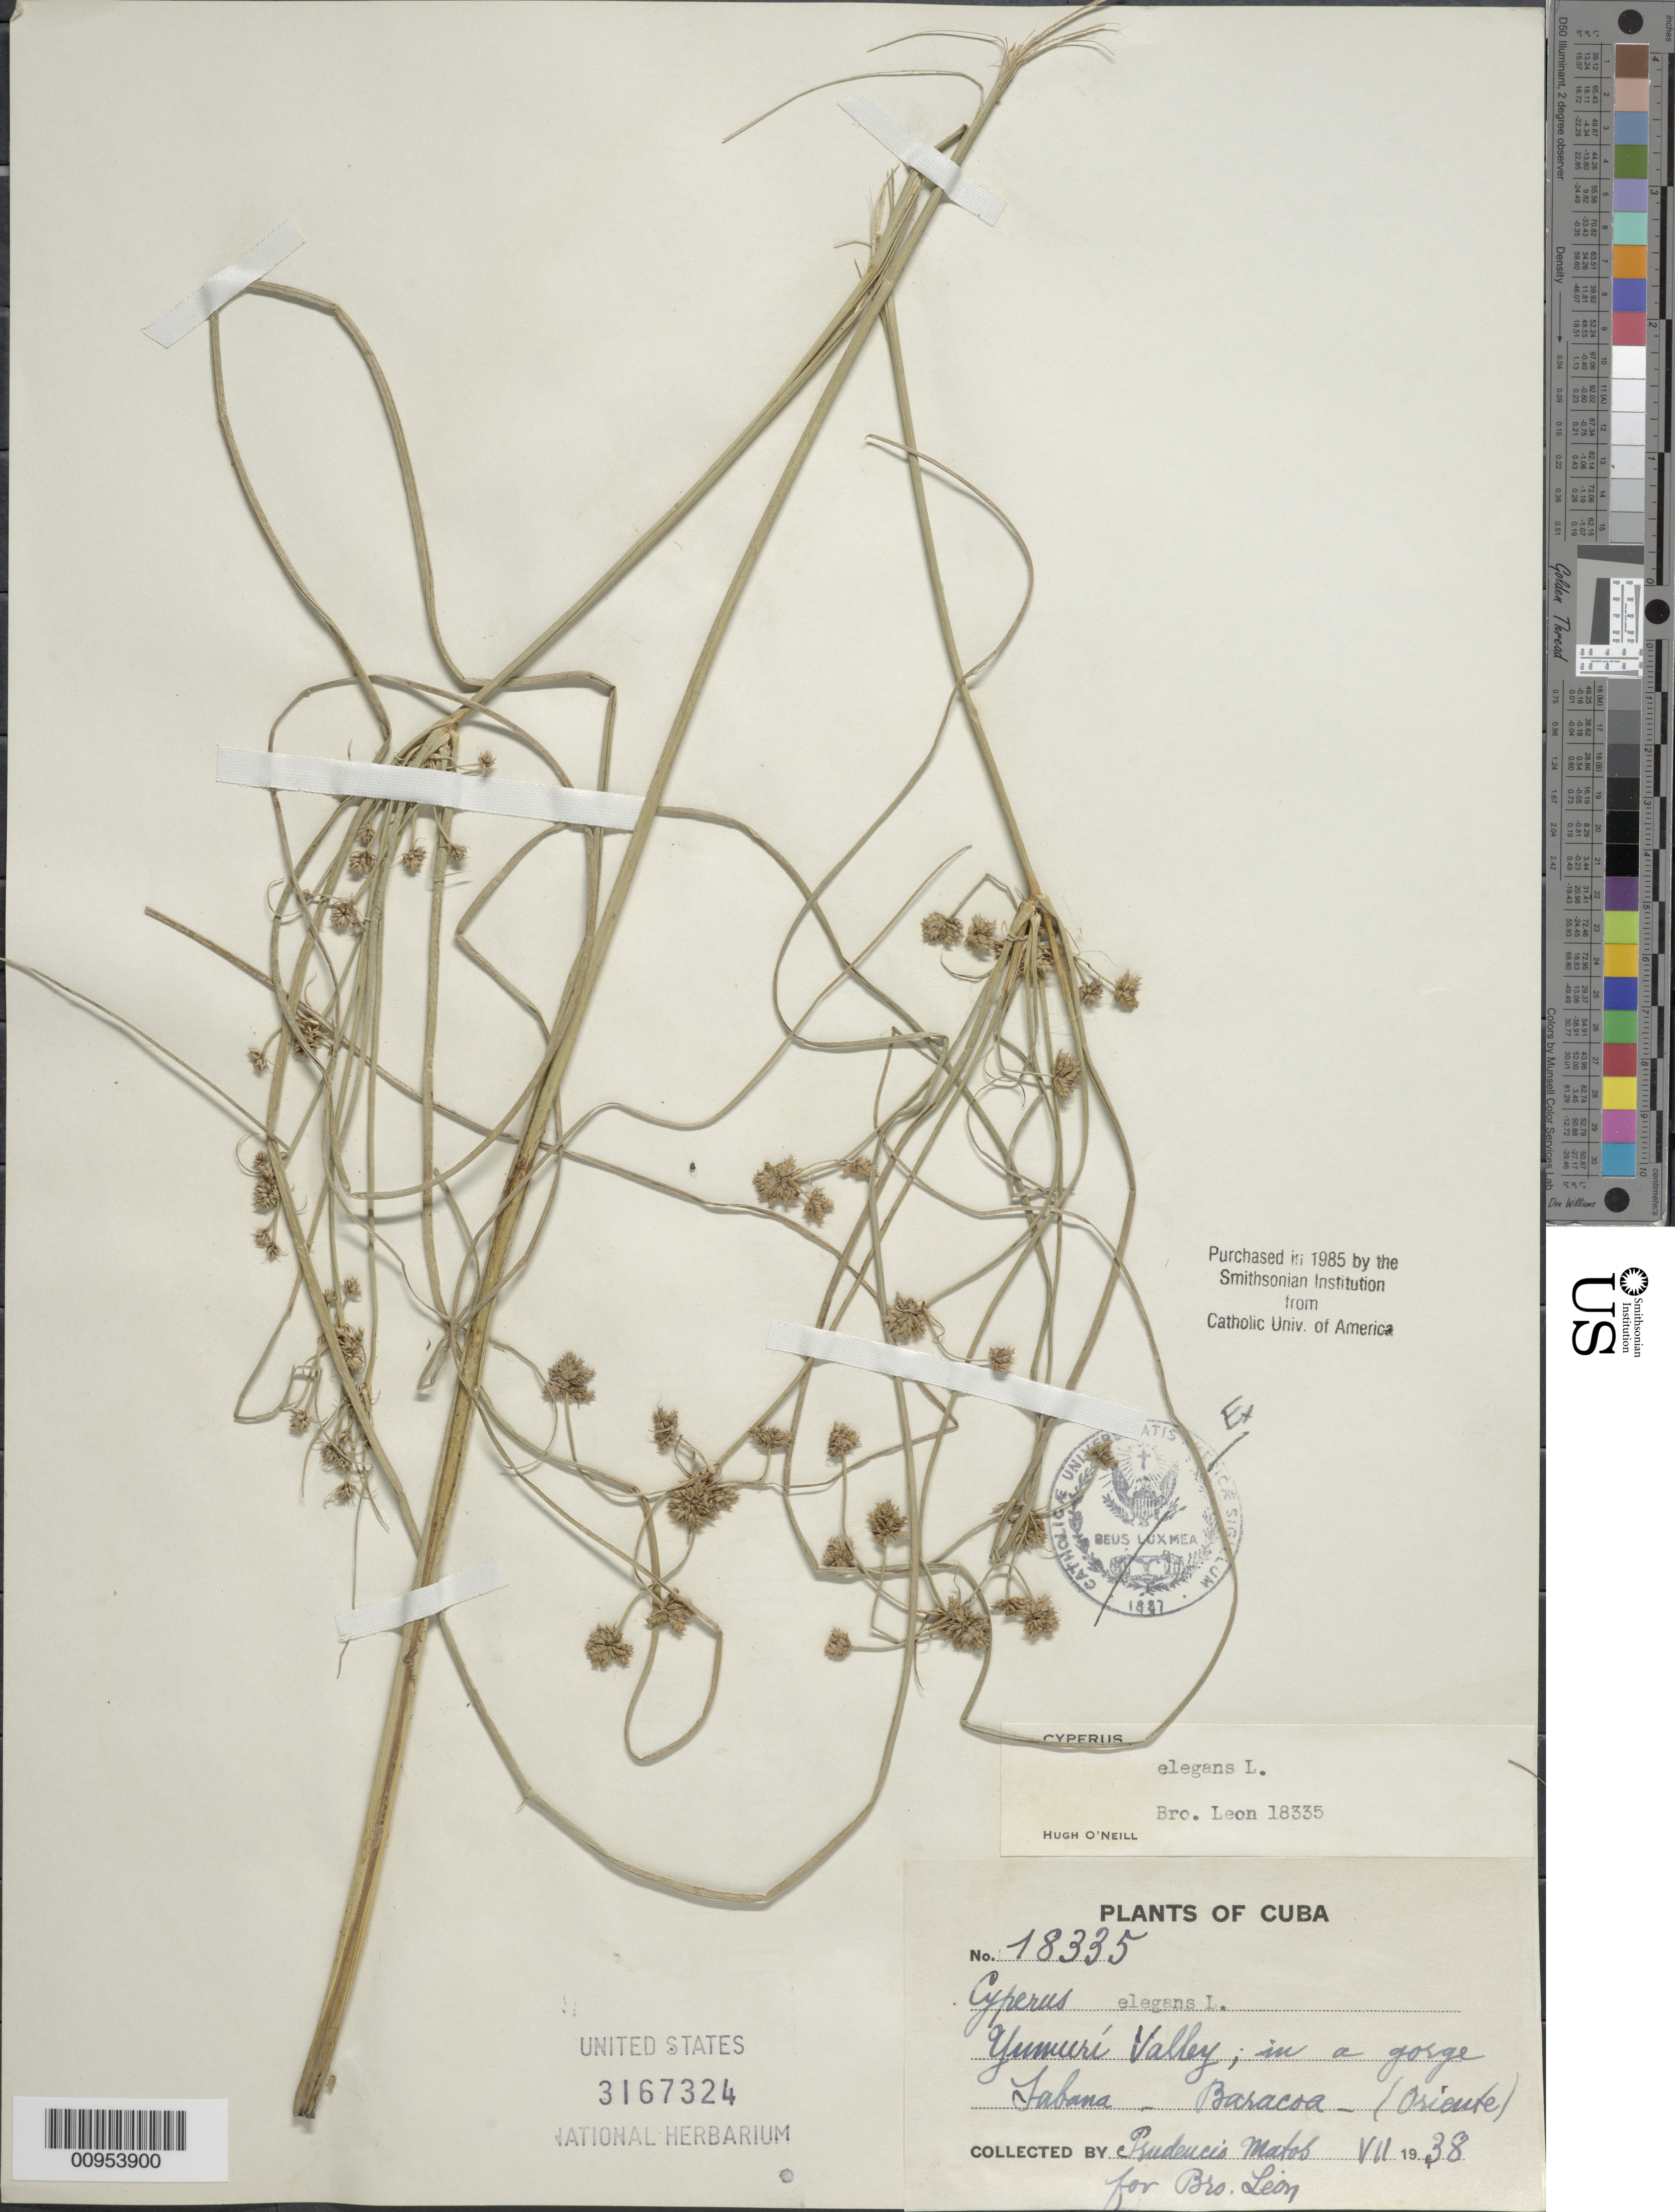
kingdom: Plantae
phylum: Tracheophyta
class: Liliopsida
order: Poales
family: Cyperaceae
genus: Cyperus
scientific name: Cyperus elegans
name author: L.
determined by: O'Neill, Hugh T.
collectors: F. Matos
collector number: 18335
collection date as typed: Jul 1938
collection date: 1938-07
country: Cuba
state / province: Guantanamo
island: Cuba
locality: Yumurí Valley, gorge Savana Baracoa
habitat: In a gorge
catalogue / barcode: US 3167324